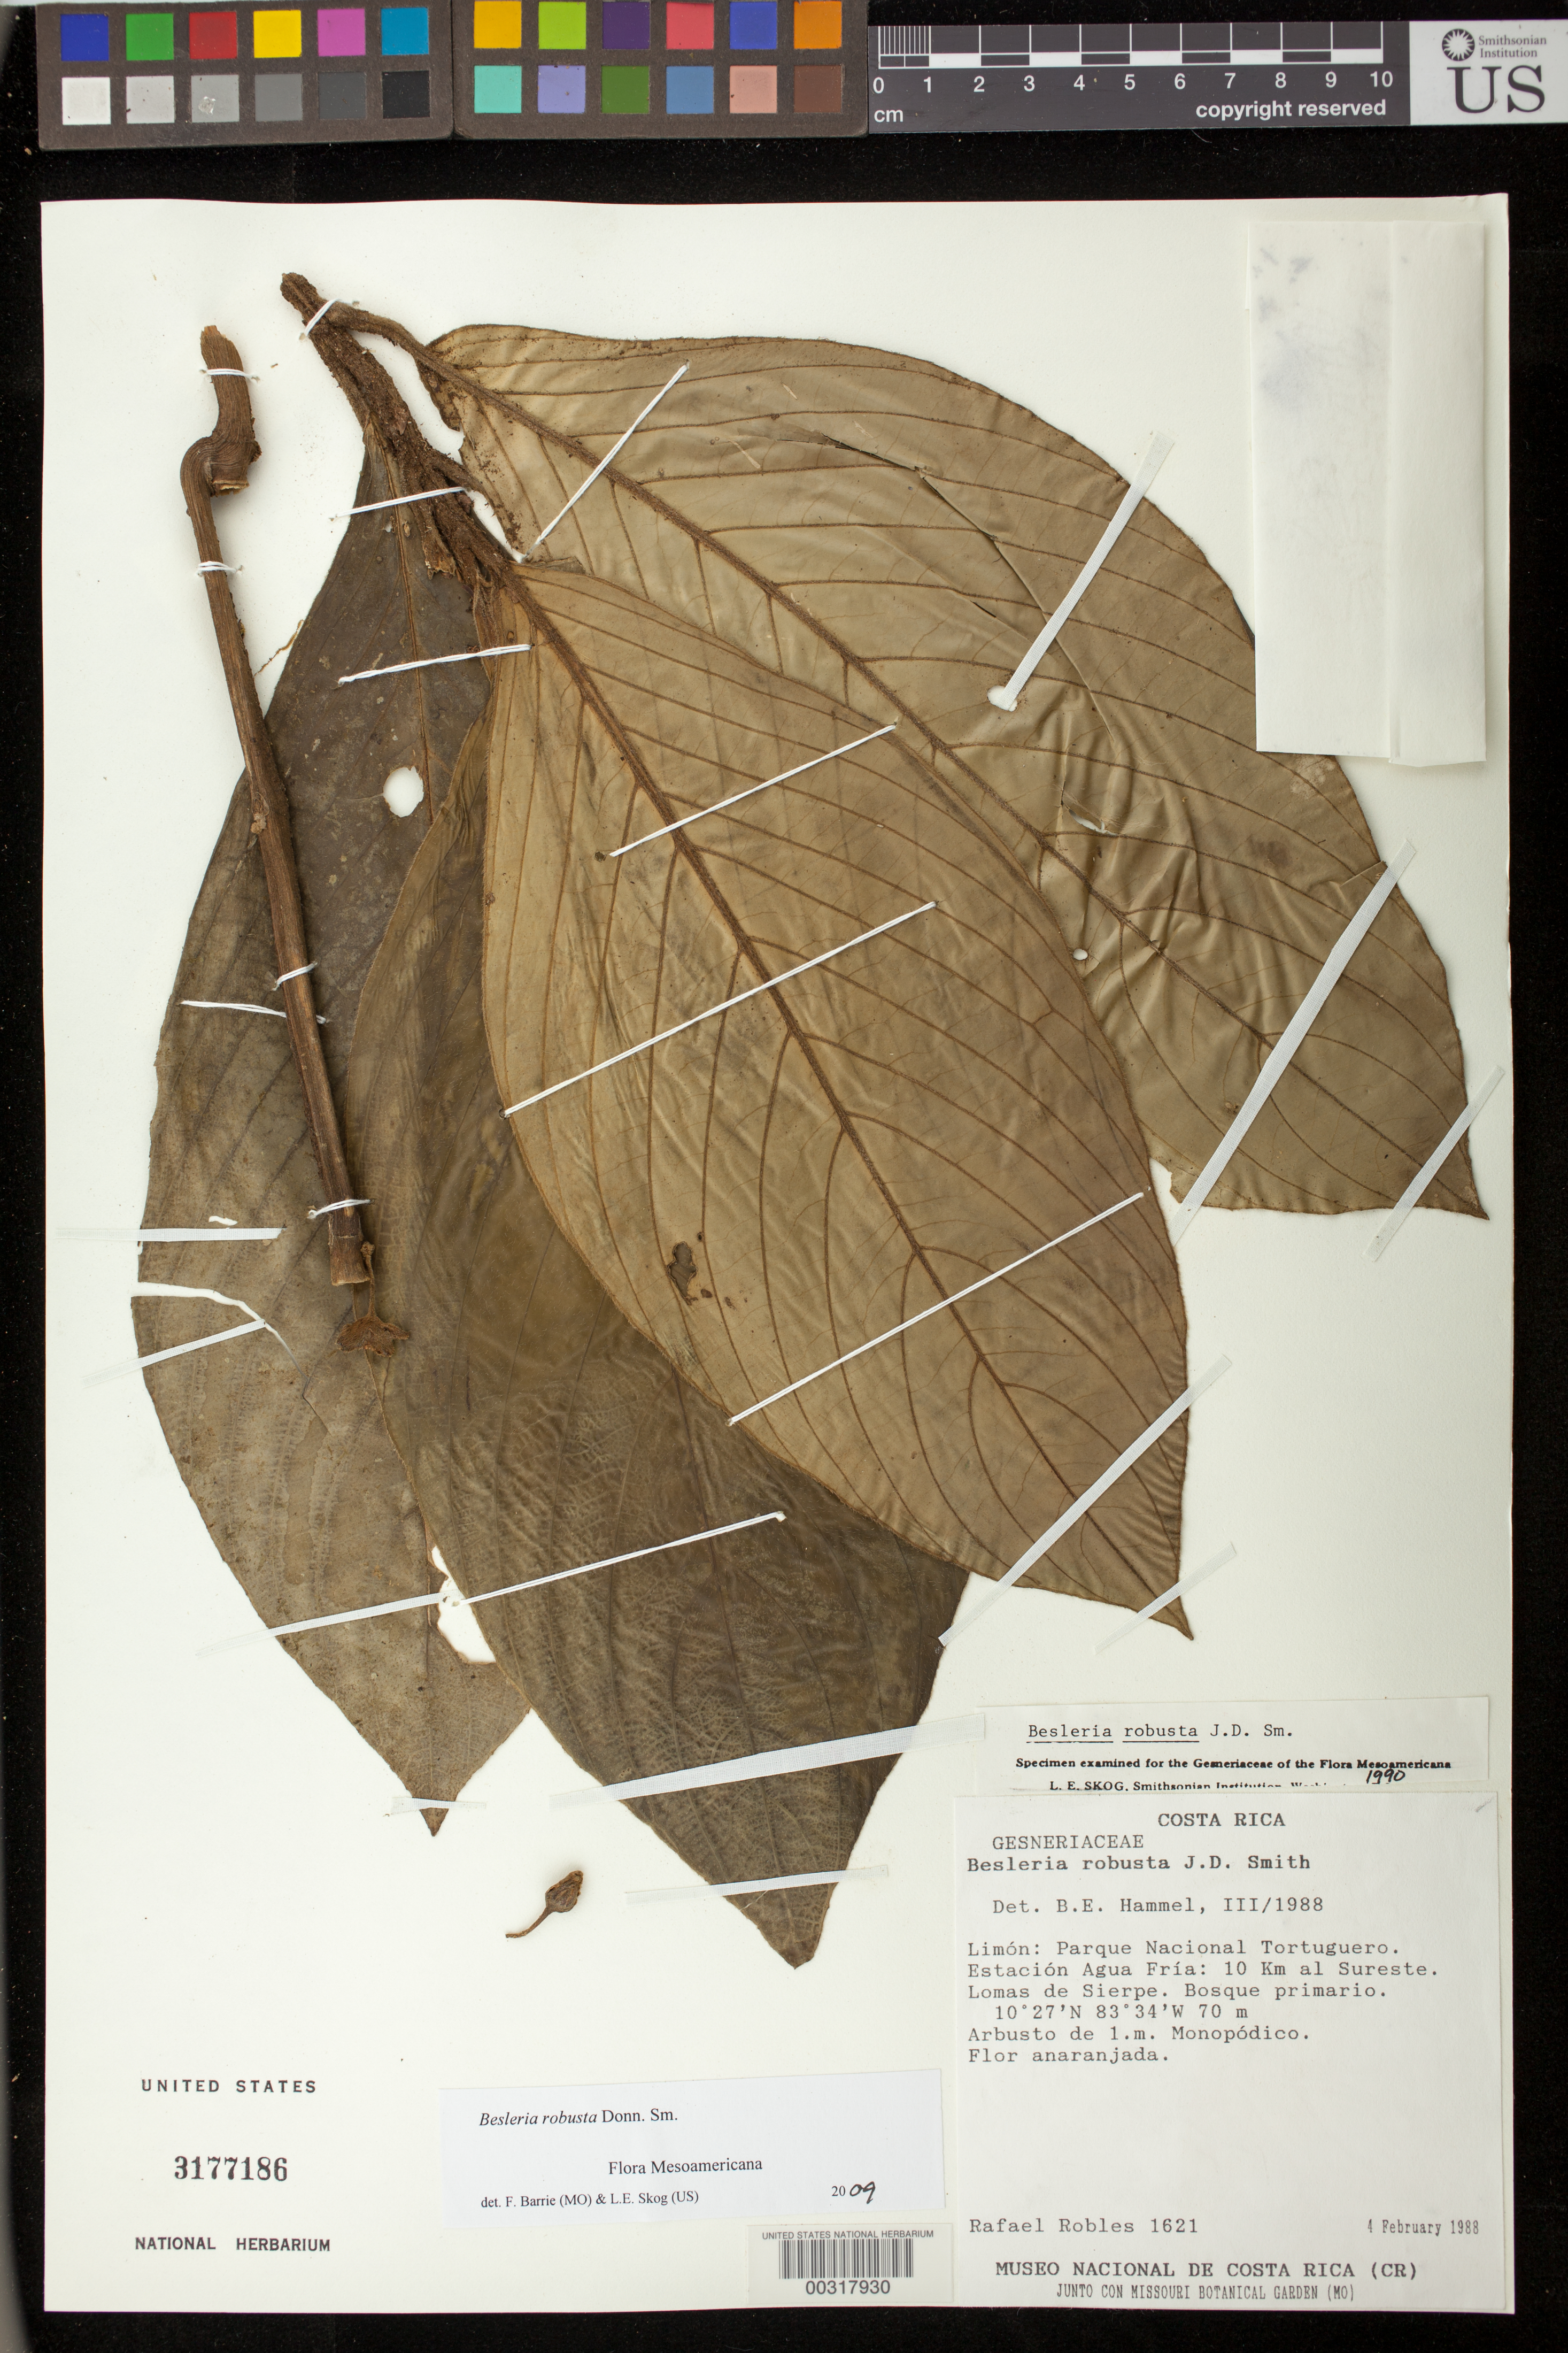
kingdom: Plantae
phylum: Tracheophyta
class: Magnoliopsida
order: Lamiales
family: Gesneriaceae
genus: Besleria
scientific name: Besleria robusta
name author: Donn. Sm.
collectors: R. Robles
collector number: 1621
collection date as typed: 04 Feb 1988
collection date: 1988-02-04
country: Costa Rica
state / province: Limón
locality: Parque Nacional Tortuguero, Estacion Agua Fria, 10 km SE, Lomas de Sierpe.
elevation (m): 70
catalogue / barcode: US 3177186